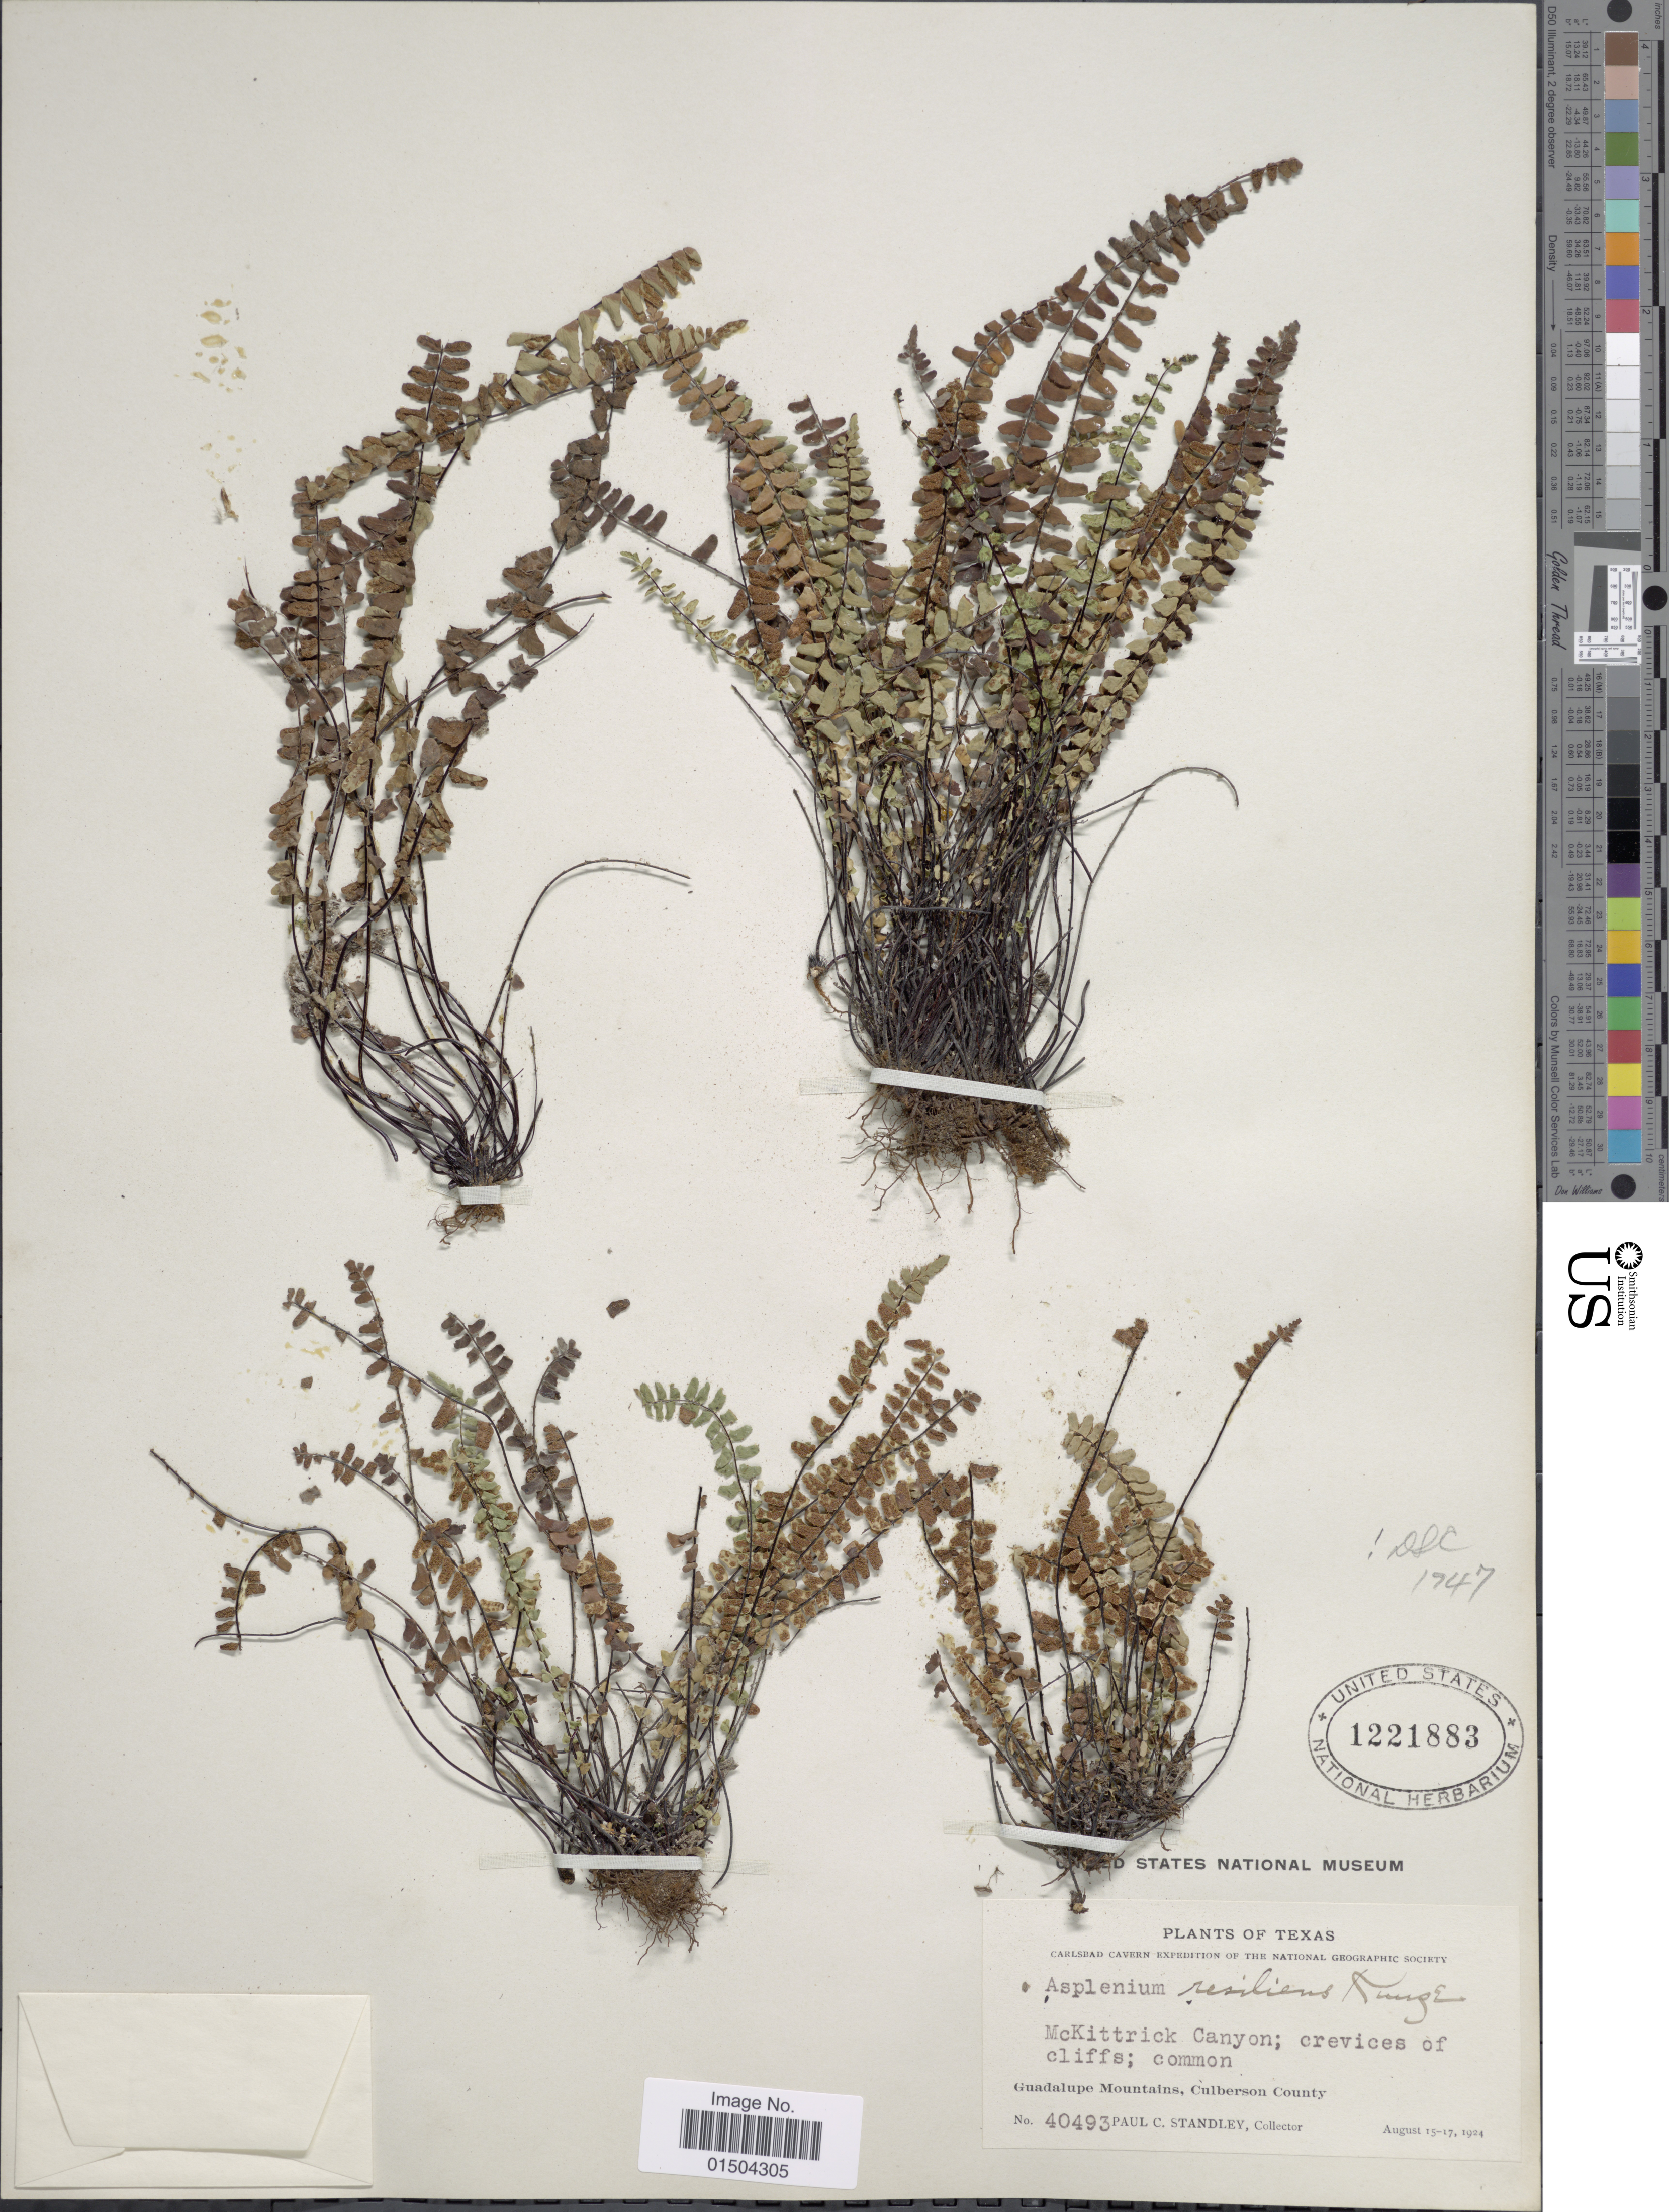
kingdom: Plantae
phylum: Tracheophyta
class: Polypodiopsida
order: Polypodiales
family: Aspleniaceae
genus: Asplenium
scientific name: Asplenium resiliens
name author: Kunze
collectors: P. C. Standley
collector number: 40493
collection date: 1924-08-15/1924-08-17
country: United States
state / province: Texas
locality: McKittrick Canyon; crevices of cliffs; common. Guadalupe Mountains, Culberson County.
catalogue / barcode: US 1221883